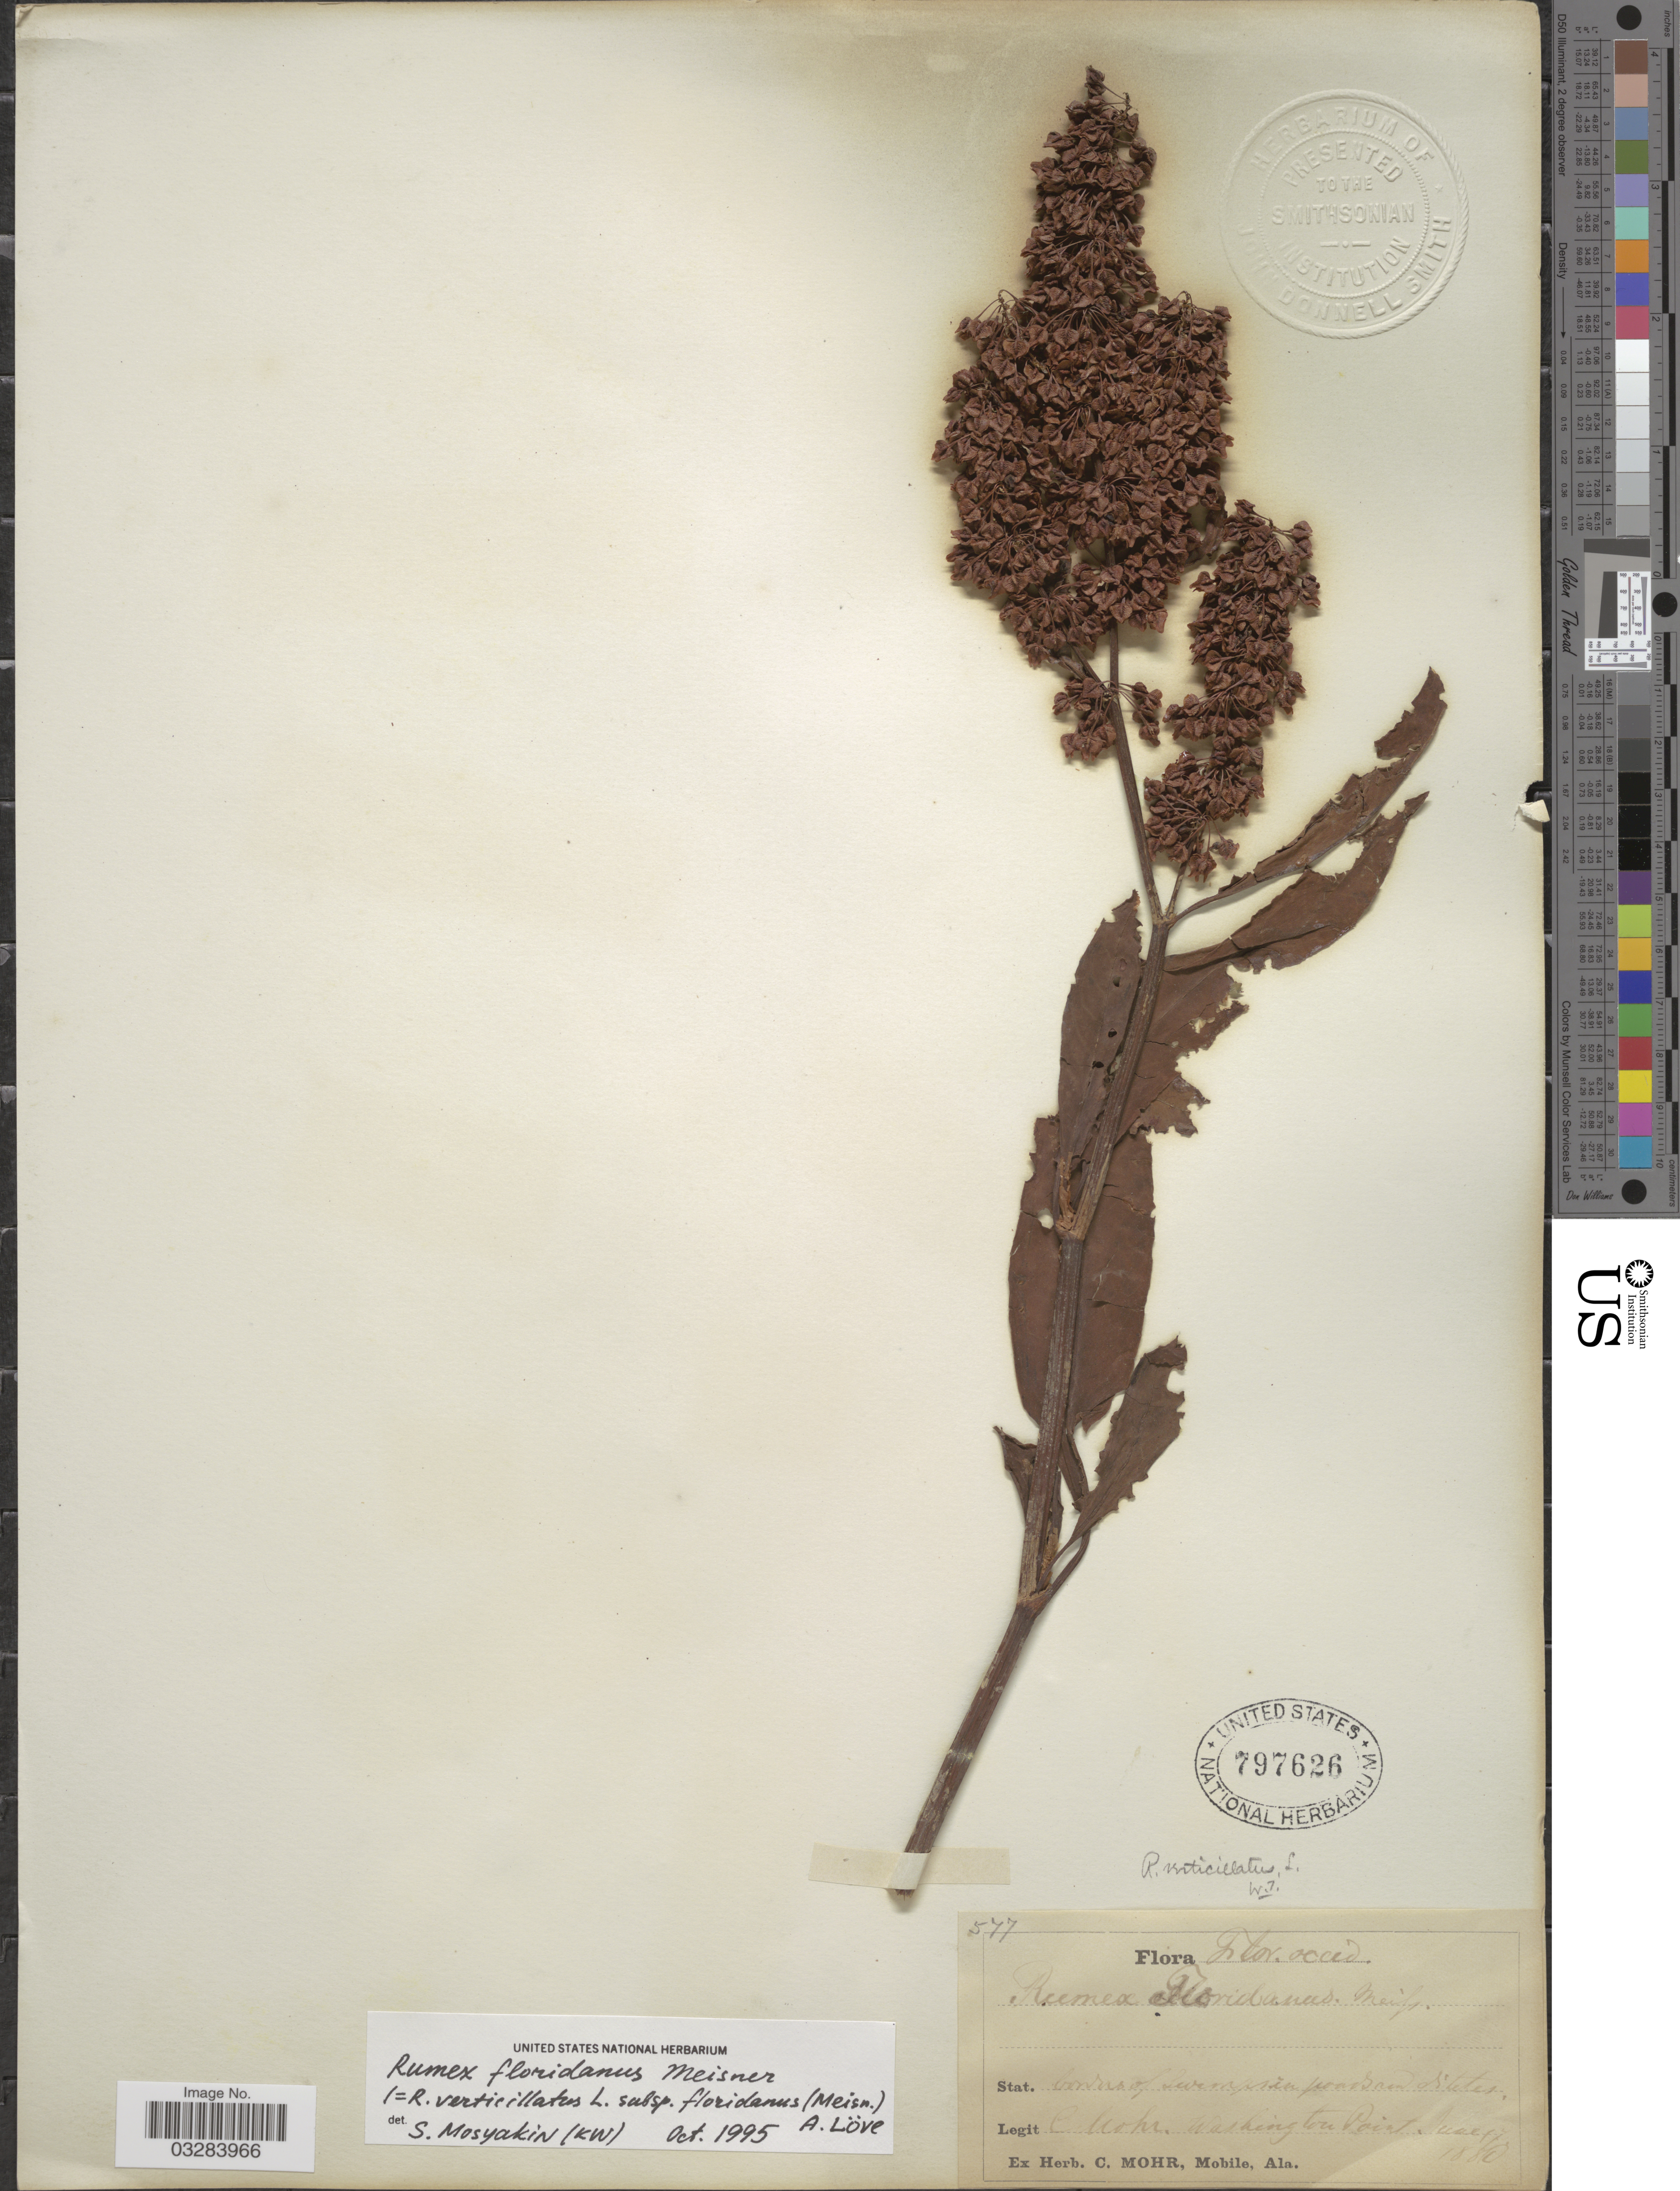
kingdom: Plantae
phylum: Tracheophyta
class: Magnoliopsida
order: Caryophyllales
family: Polygonaceae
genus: Rumex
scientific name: Rumex floridanus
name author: Meisn.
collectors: C. T. Mohr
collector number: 577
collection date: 1880-06-17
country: United States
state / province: Florida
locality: Flor. occid. Washington Point.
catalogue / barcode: US 797626